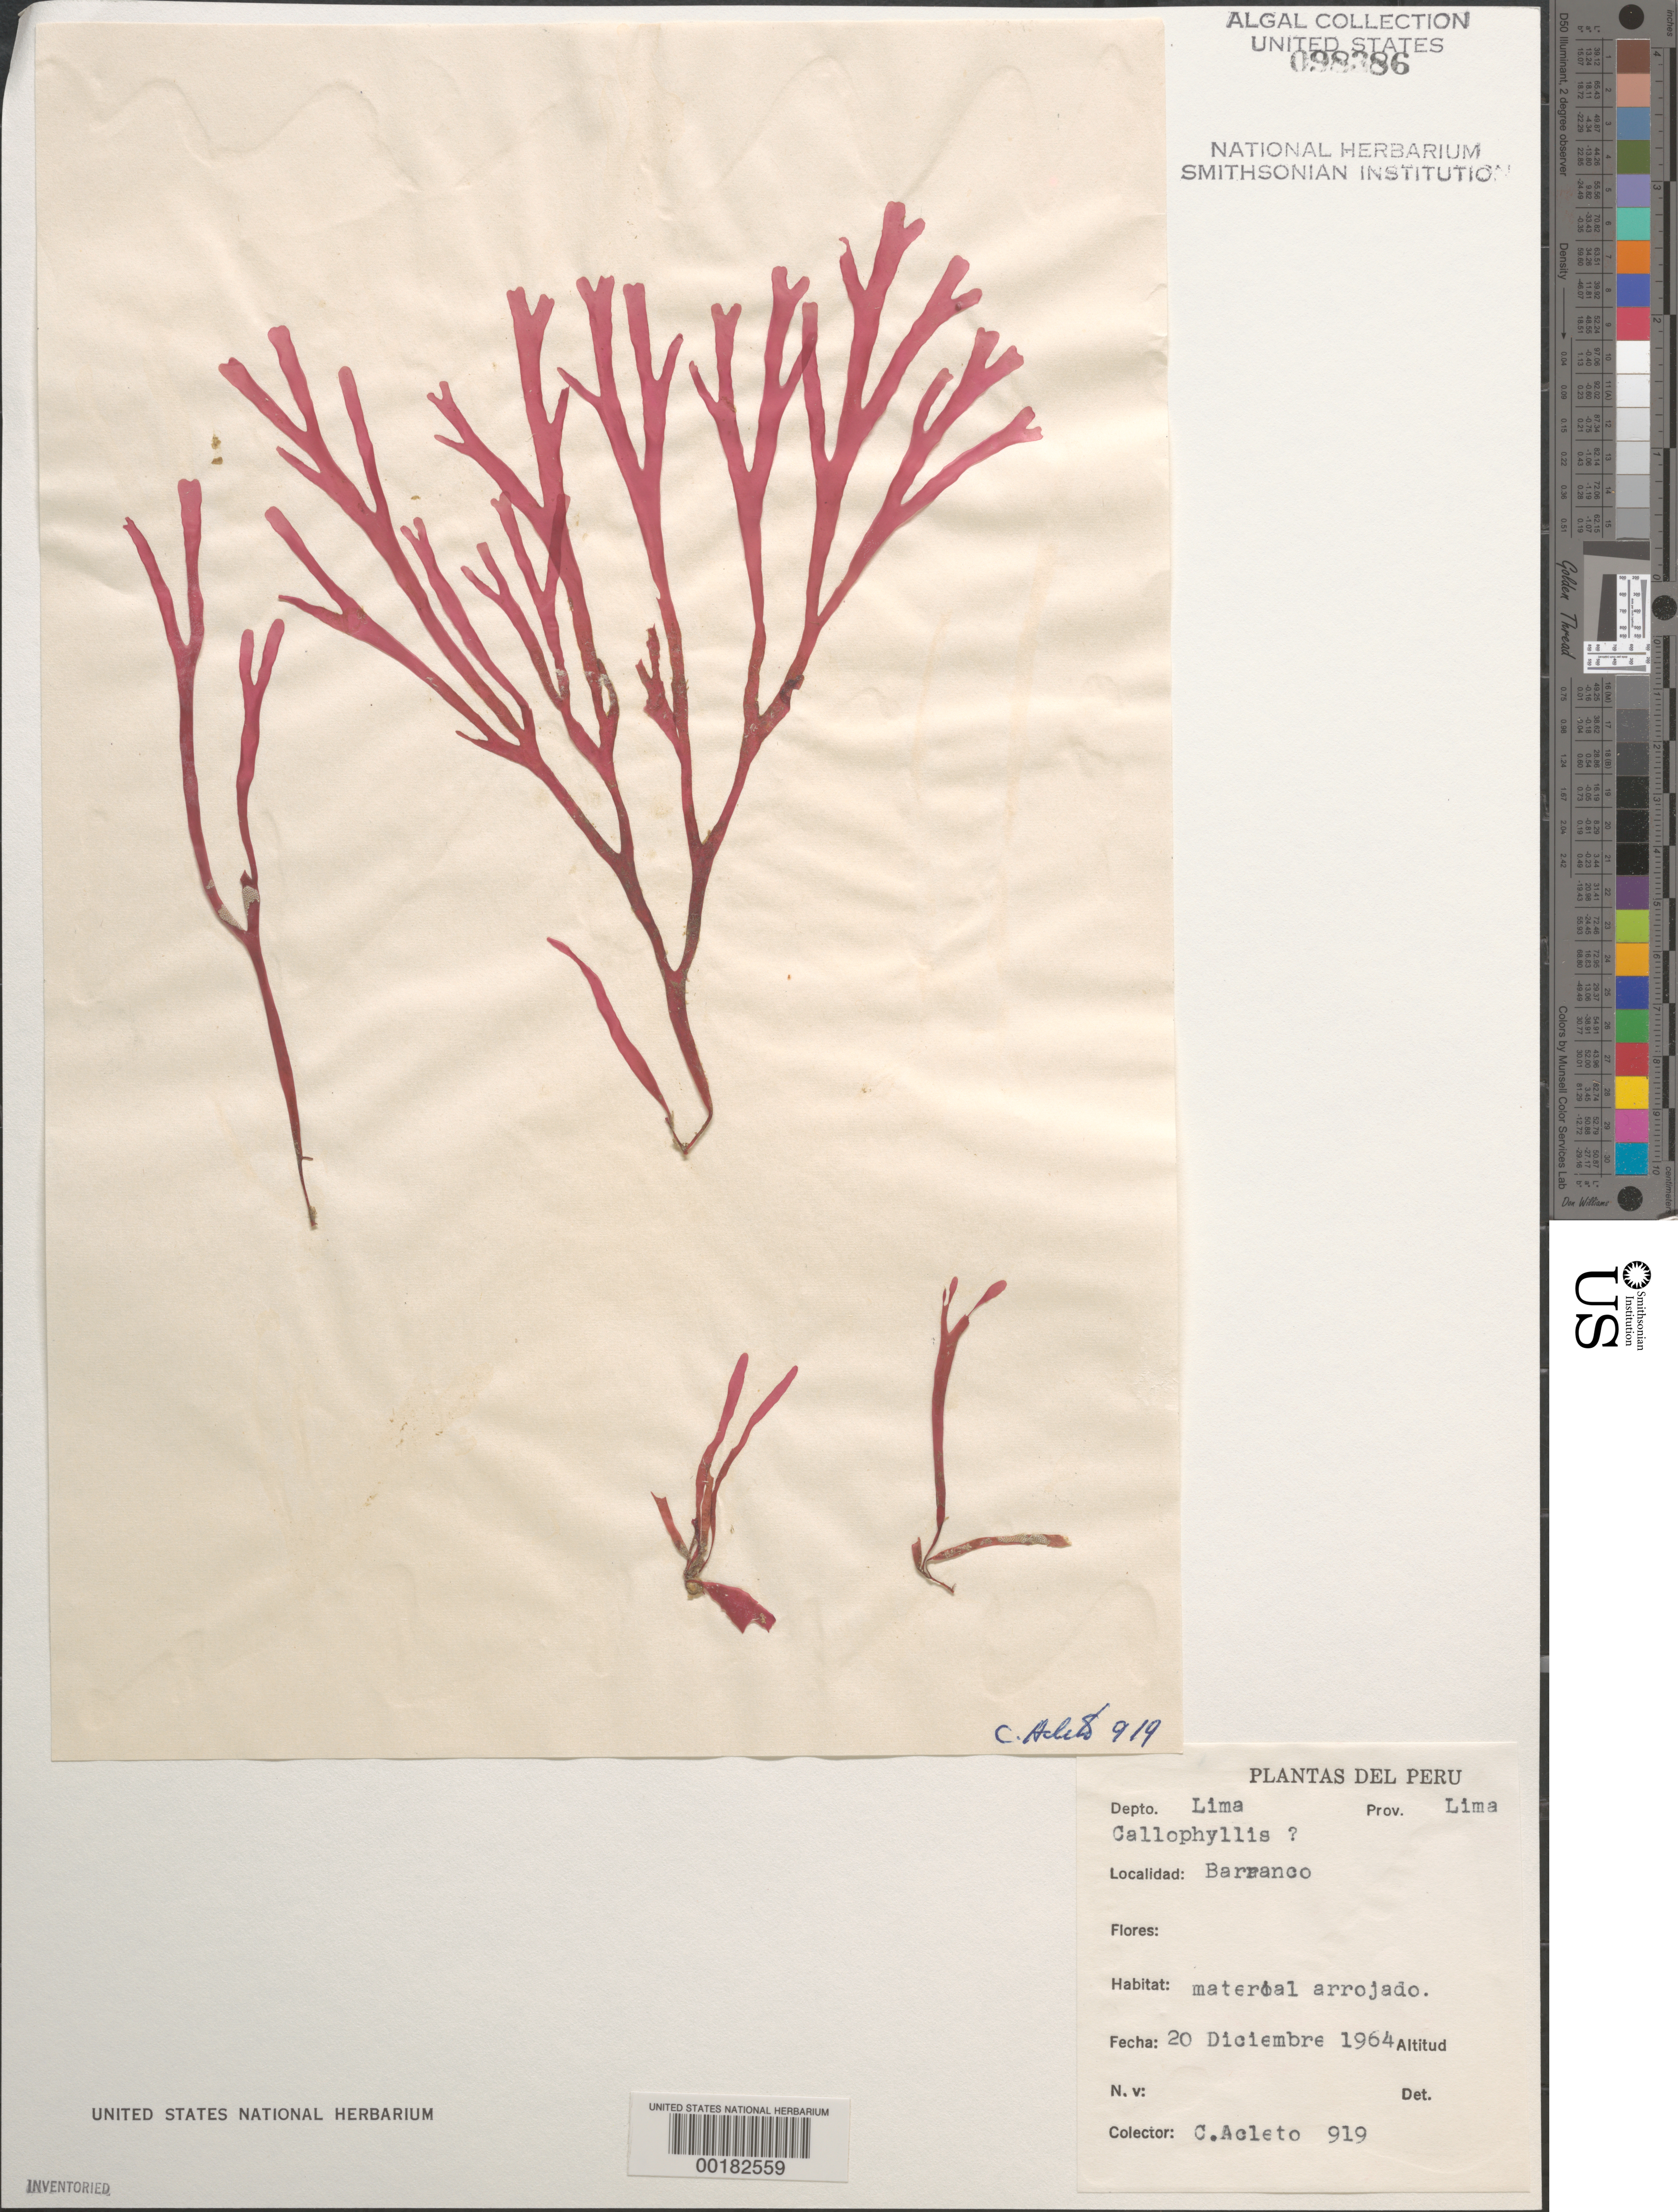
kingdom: Plantae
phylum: Rhodophyta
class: Florideophyceae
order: Gigartinales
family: Kallymeniaceae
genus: Callophyllis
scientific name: Callophyllis sp.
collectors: C. Acleto O.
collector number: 919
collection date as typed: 20 Dec 1964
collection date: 1964-12-20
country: Peru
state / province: Lima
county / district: Barranca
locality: Barranco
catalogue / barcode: US 98386